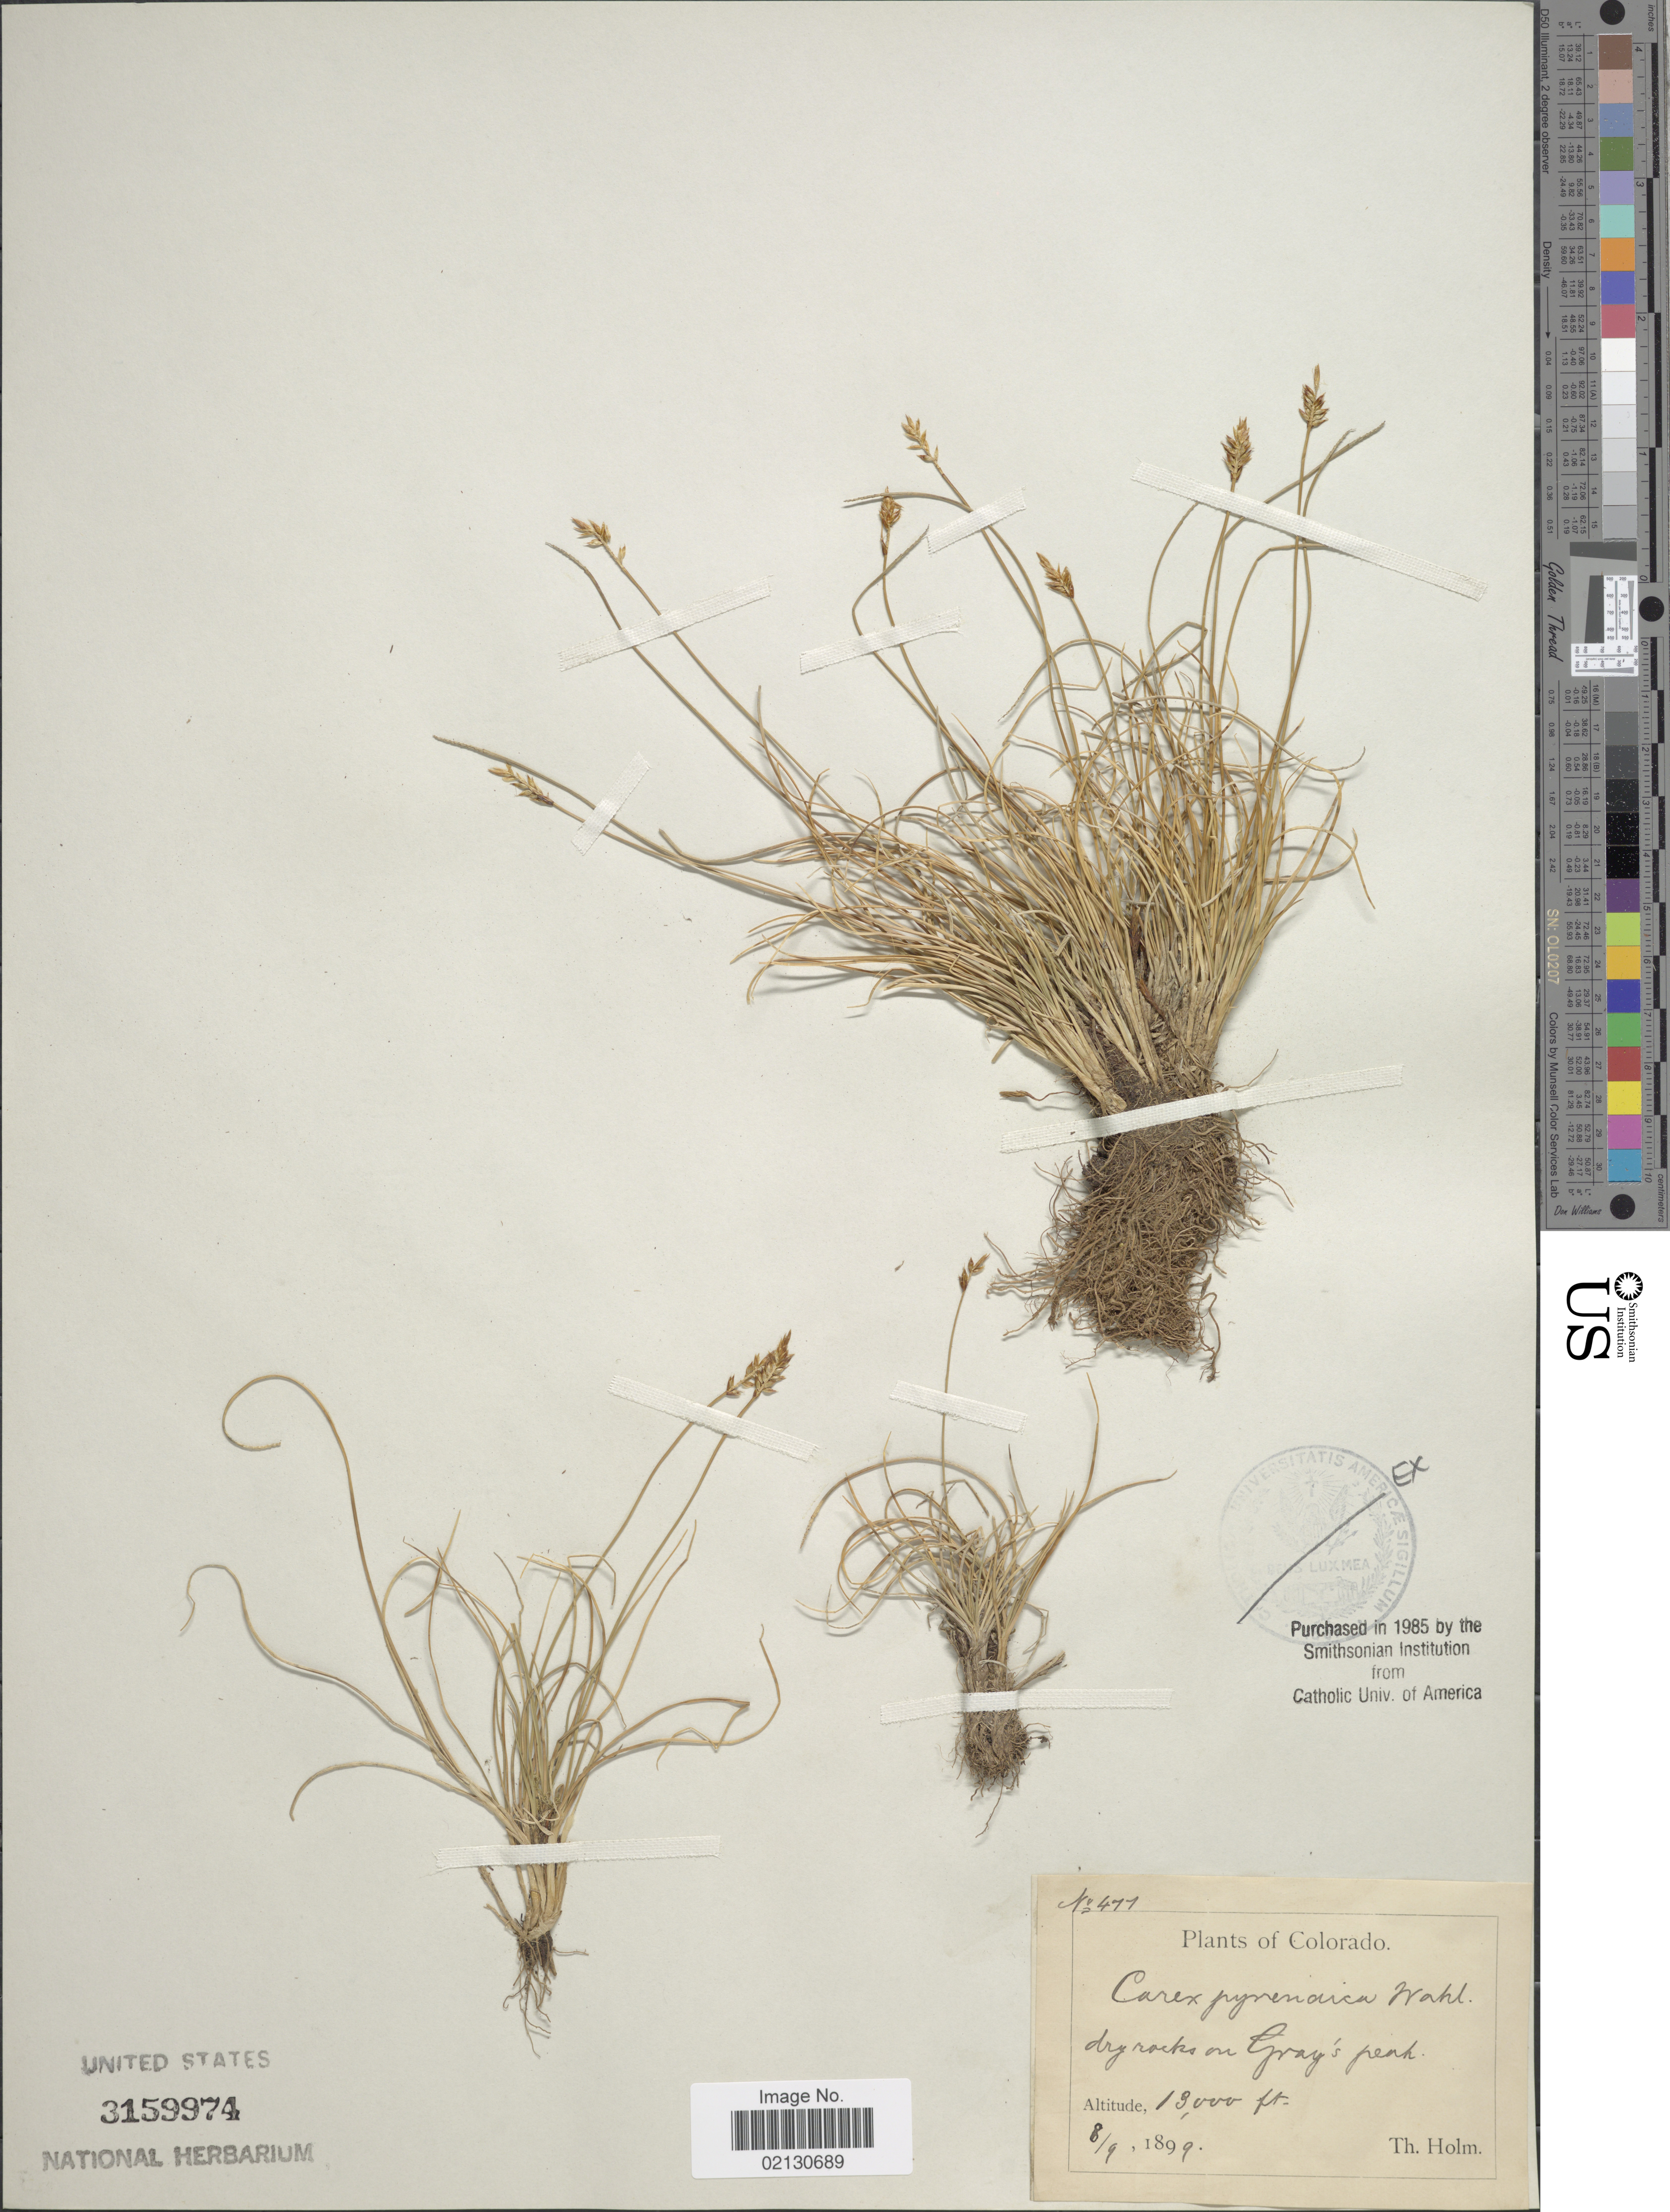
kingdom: Plantae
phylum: Tracheophyta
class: Liliopsida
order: Poales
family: Cyperaceae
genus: Carex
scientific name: Carex micropoda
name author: C.A. Mey.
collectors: T. Holm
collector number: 477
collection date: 1899-08-09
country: United States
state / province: Colorado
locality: Gray's peak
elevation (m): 3962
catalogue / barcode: US 3159974